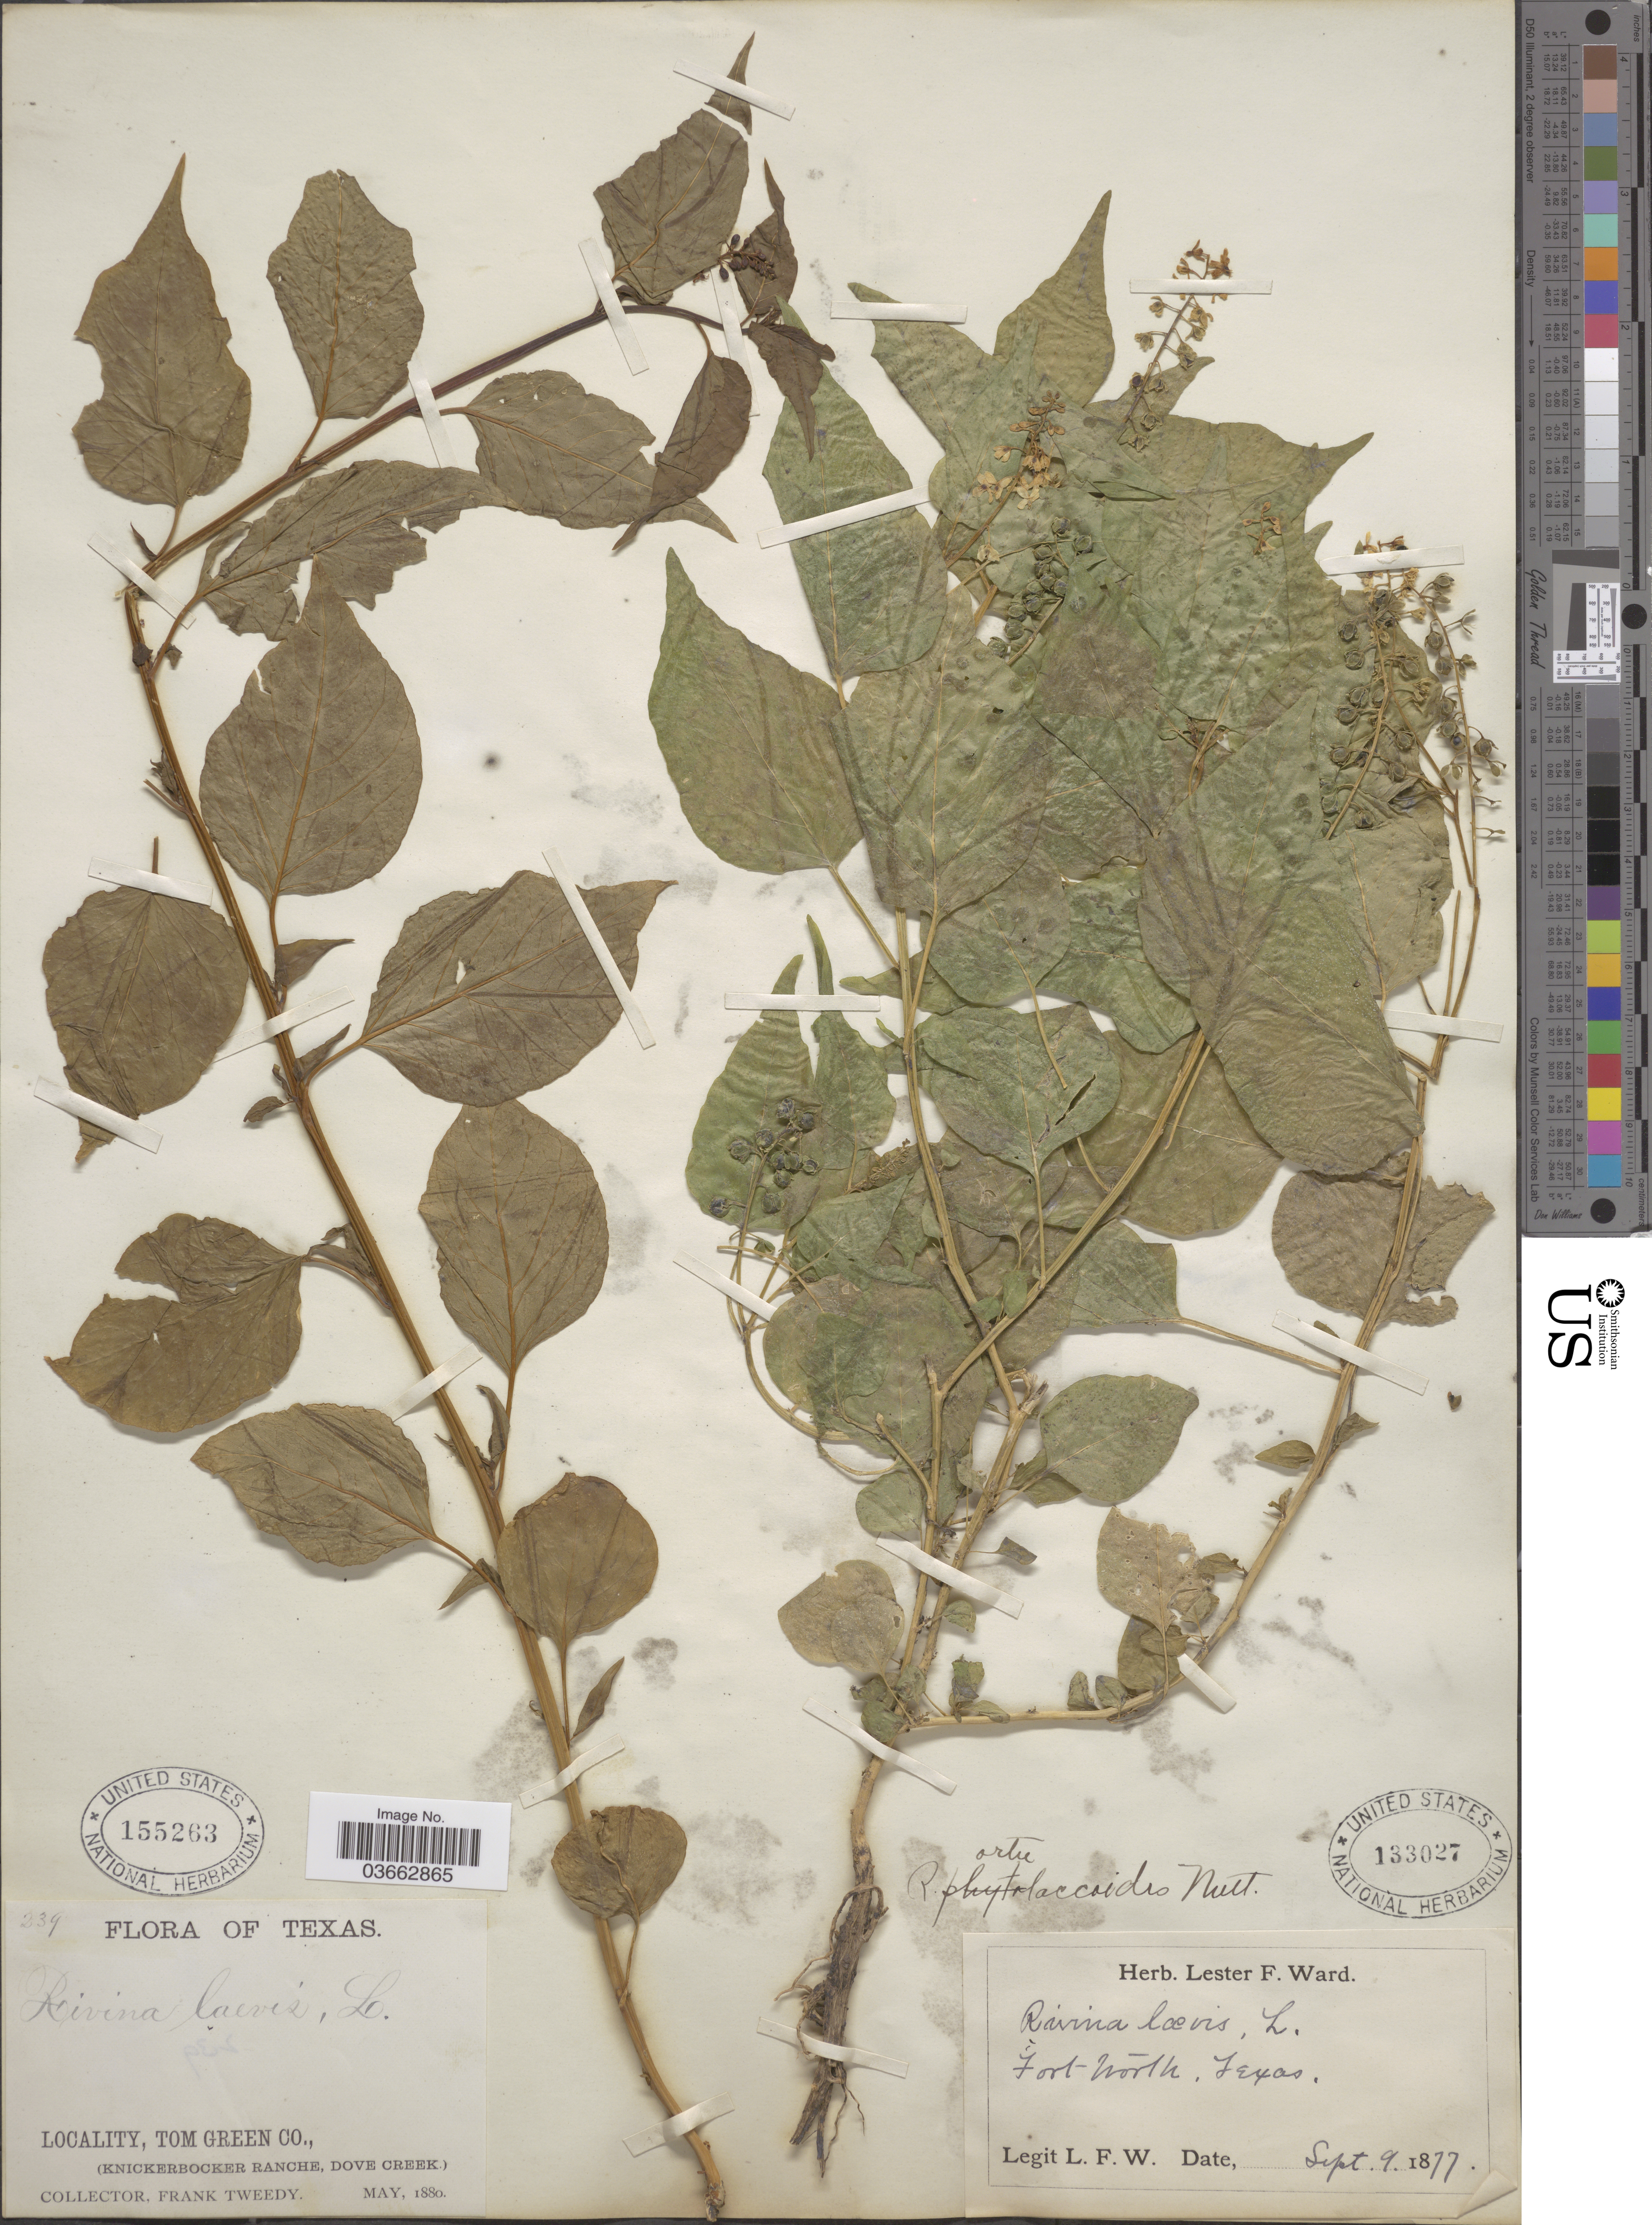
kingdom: Plantae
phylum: Tracheophyta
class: Magnoliopsida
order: Caryophyllales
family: Phytolaccaceae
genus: Rivina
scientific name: Rivina humilis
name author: L.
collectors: F. Tweedy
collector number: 239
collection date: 1880-05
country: United States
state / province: Texas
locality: Tom Green Co., (Knickerbocker Ranche, Dove Creek).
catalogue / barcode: US 155263